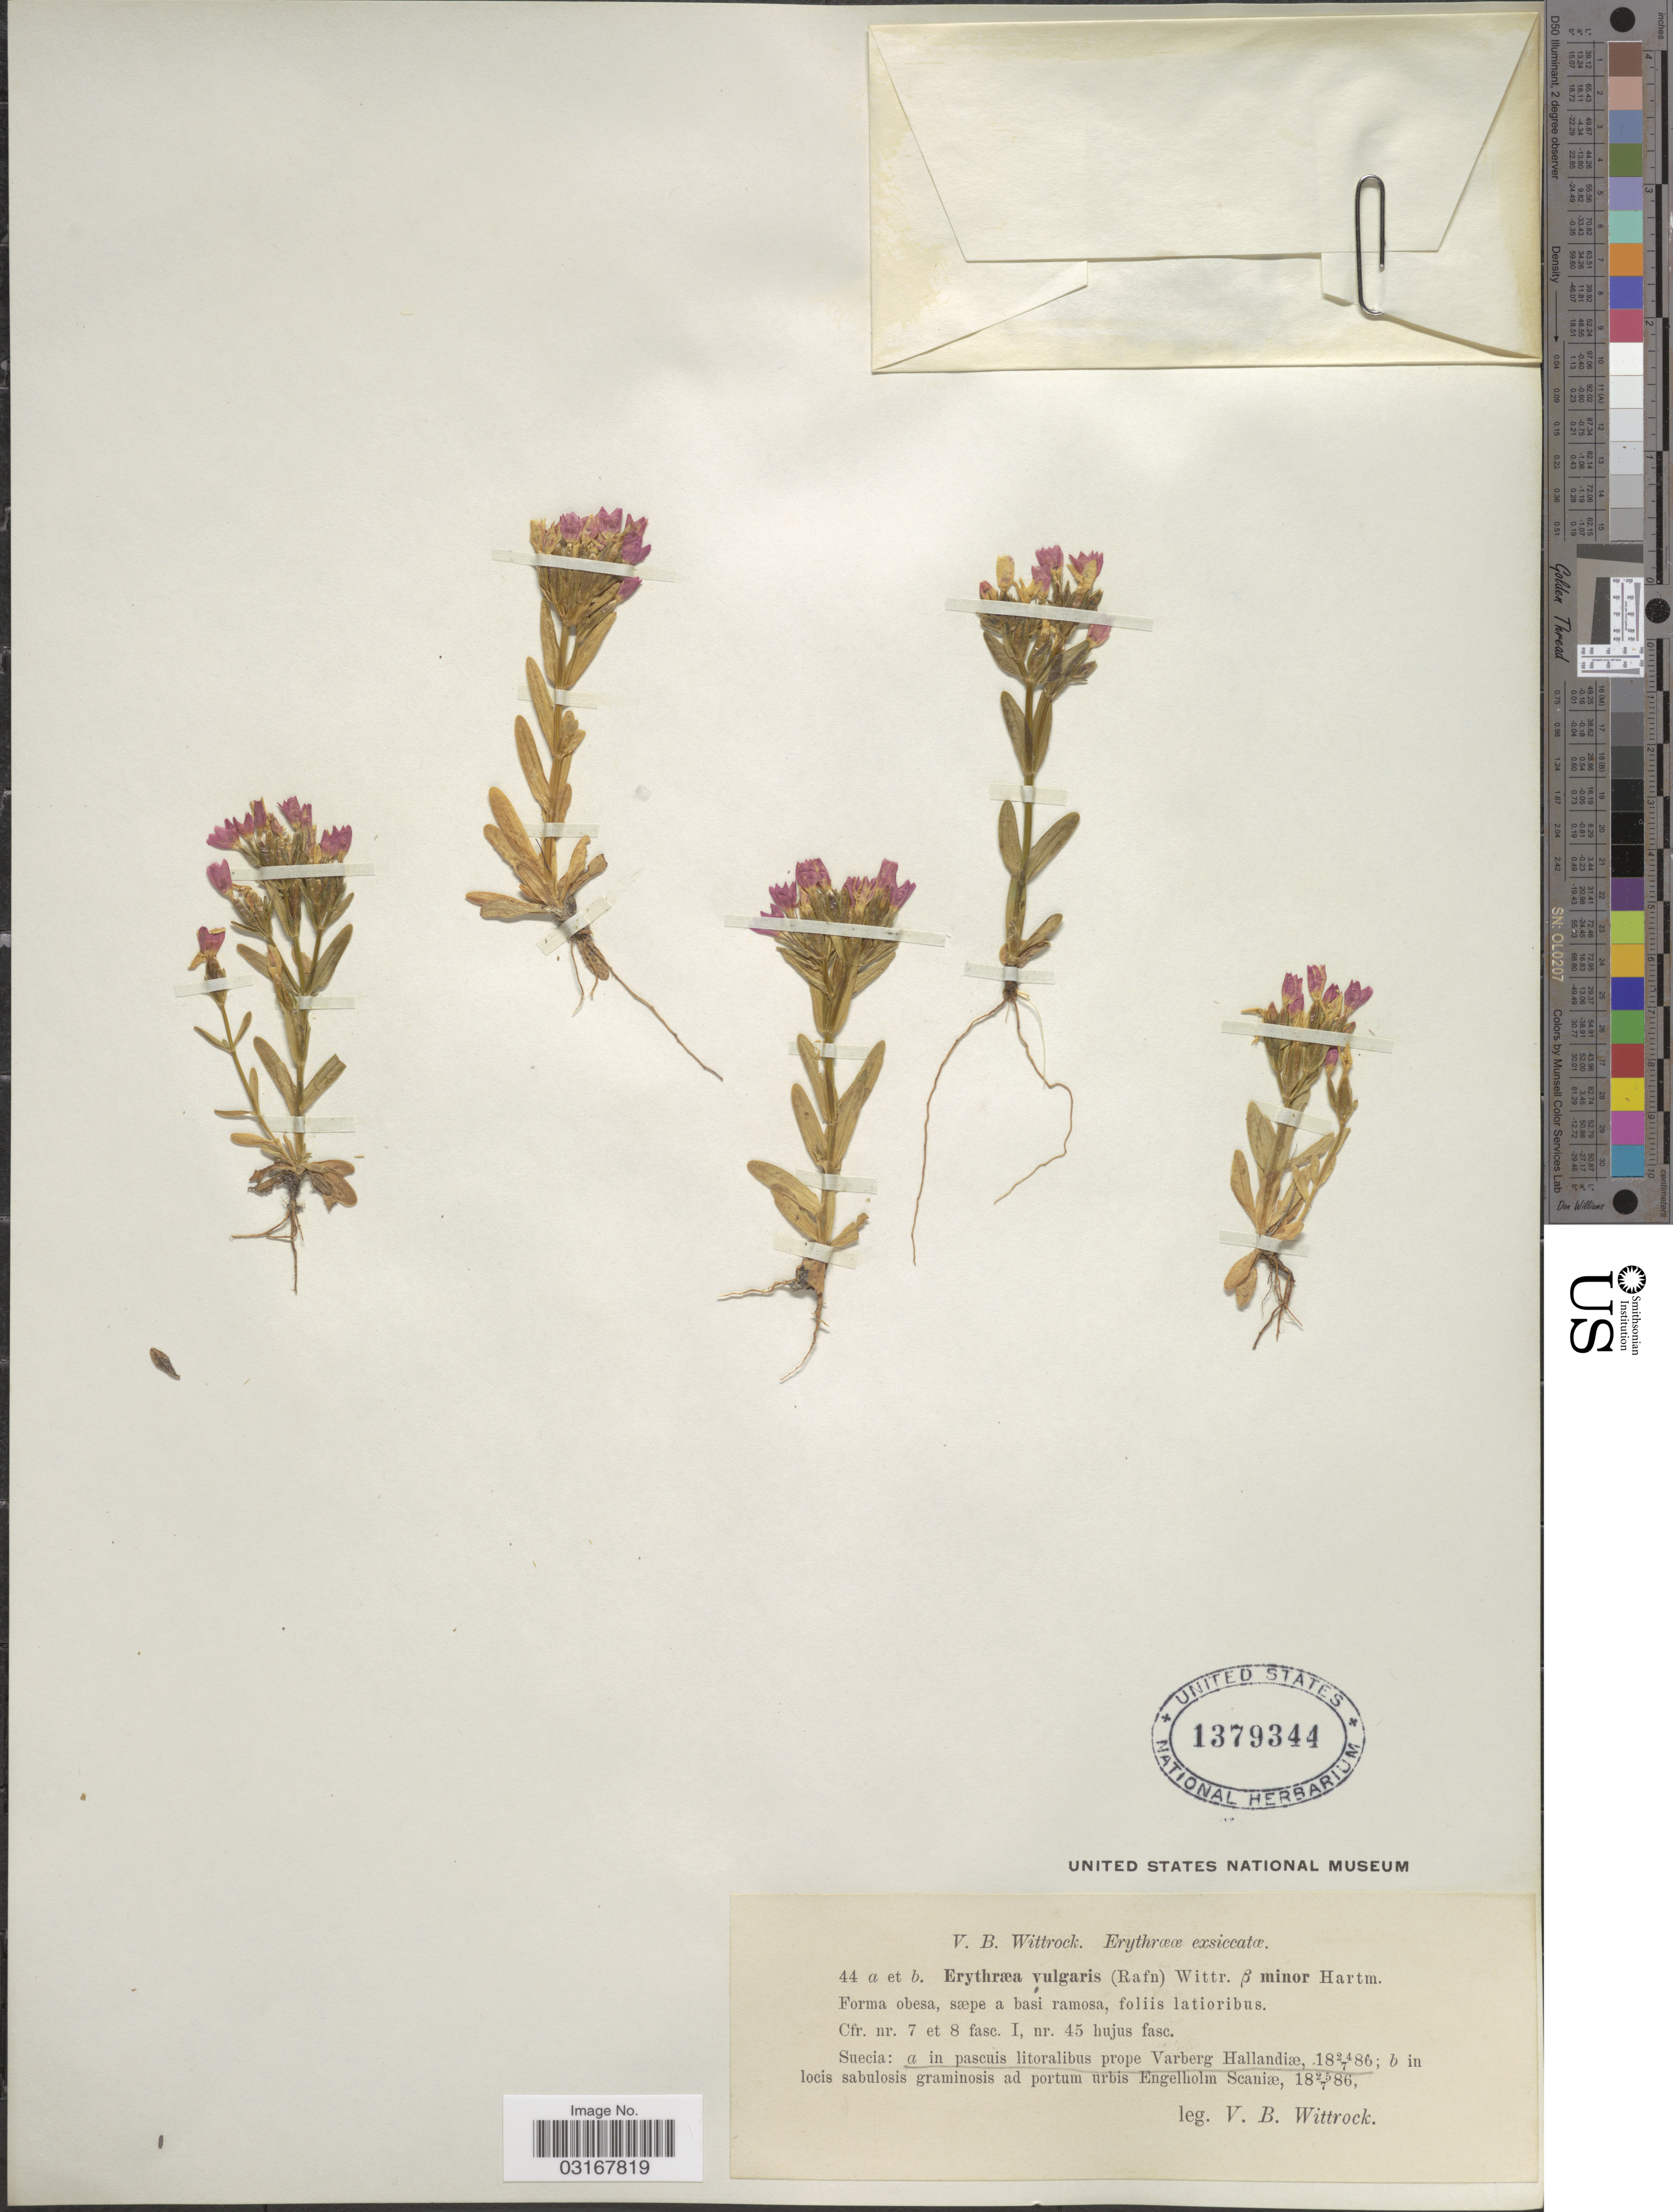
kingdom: Plantae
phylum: Tracheophyta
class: Magnoliopsida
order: Gentianales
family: Gentianaceae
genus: Centaurium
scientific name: Centaurium vulgaris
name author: Godr.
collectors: V. Wittrock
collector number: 44a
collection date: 1886-07-24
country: Sweden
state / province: Halland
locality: Suecia: in pascuis litoralibus prope Varberg Hallandiæ.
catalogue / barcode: US 1379344